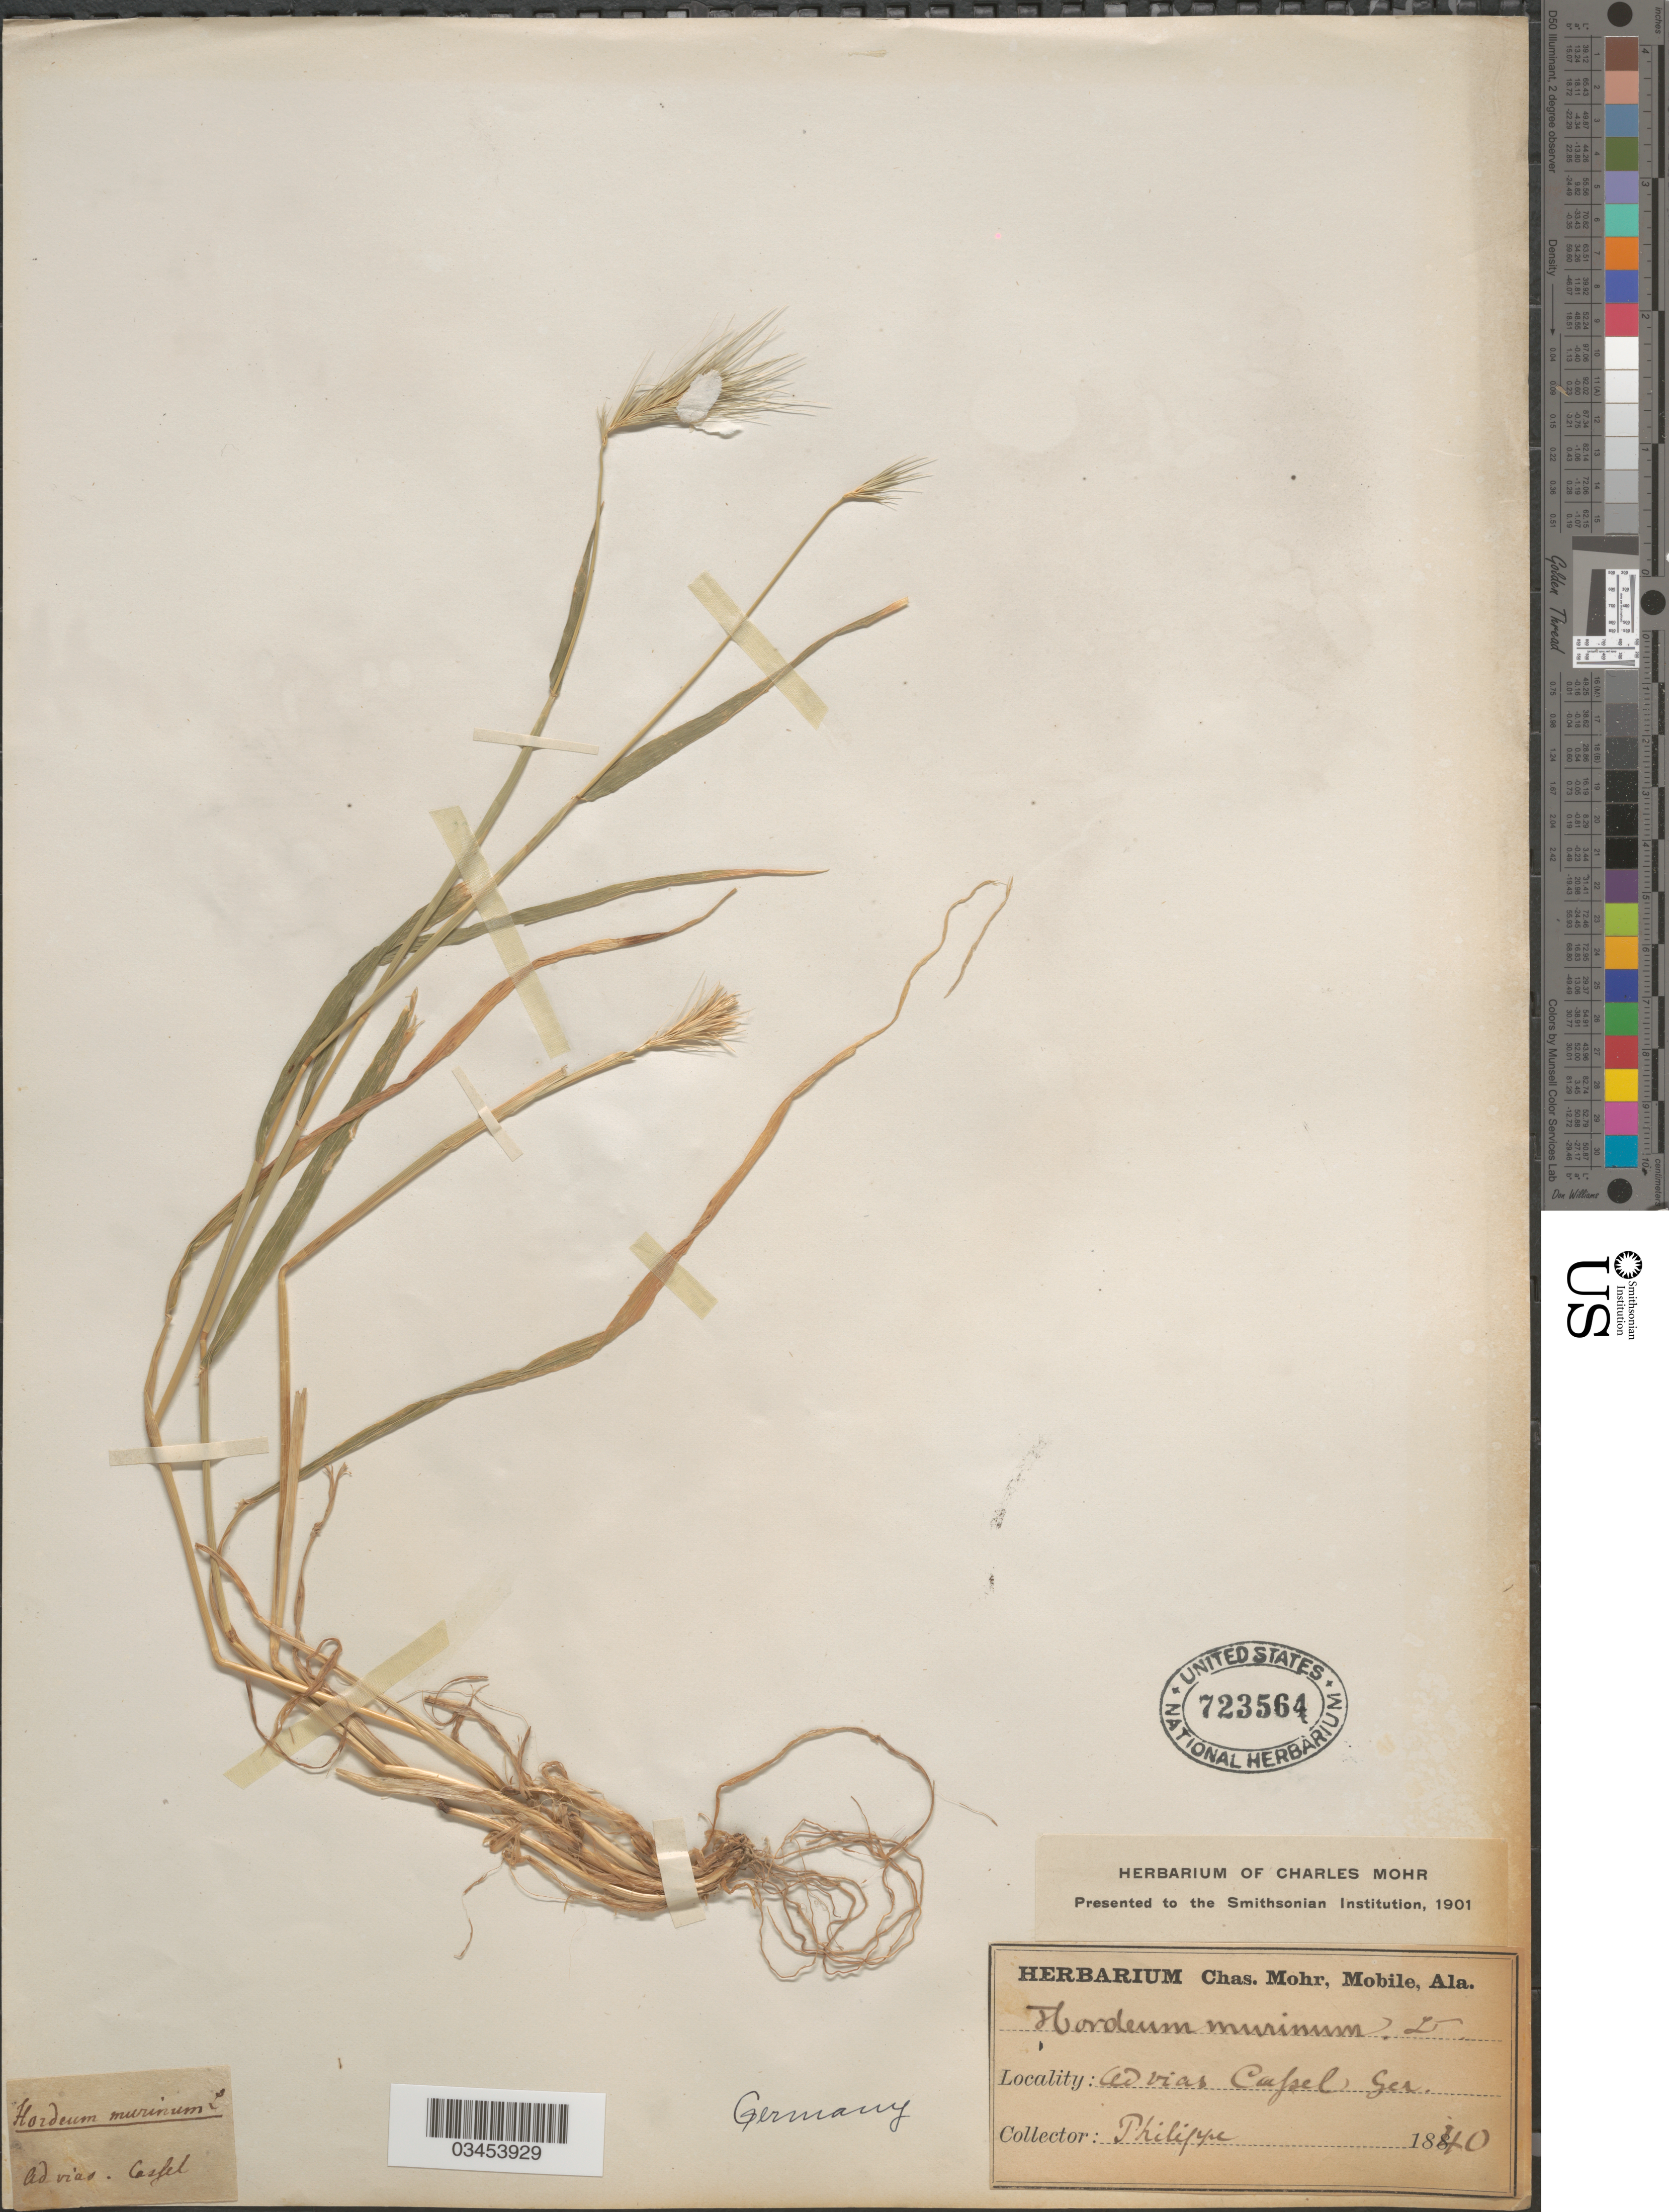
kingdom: Plantae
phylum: Tracheophyta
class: Liliopsida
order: Poales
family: Poaceae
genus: Hordeum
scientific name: Hordeum murinum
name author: L.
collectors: Philippe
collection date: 1840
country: Germany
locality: Ad vias, Cassel.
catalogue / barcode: US 723564